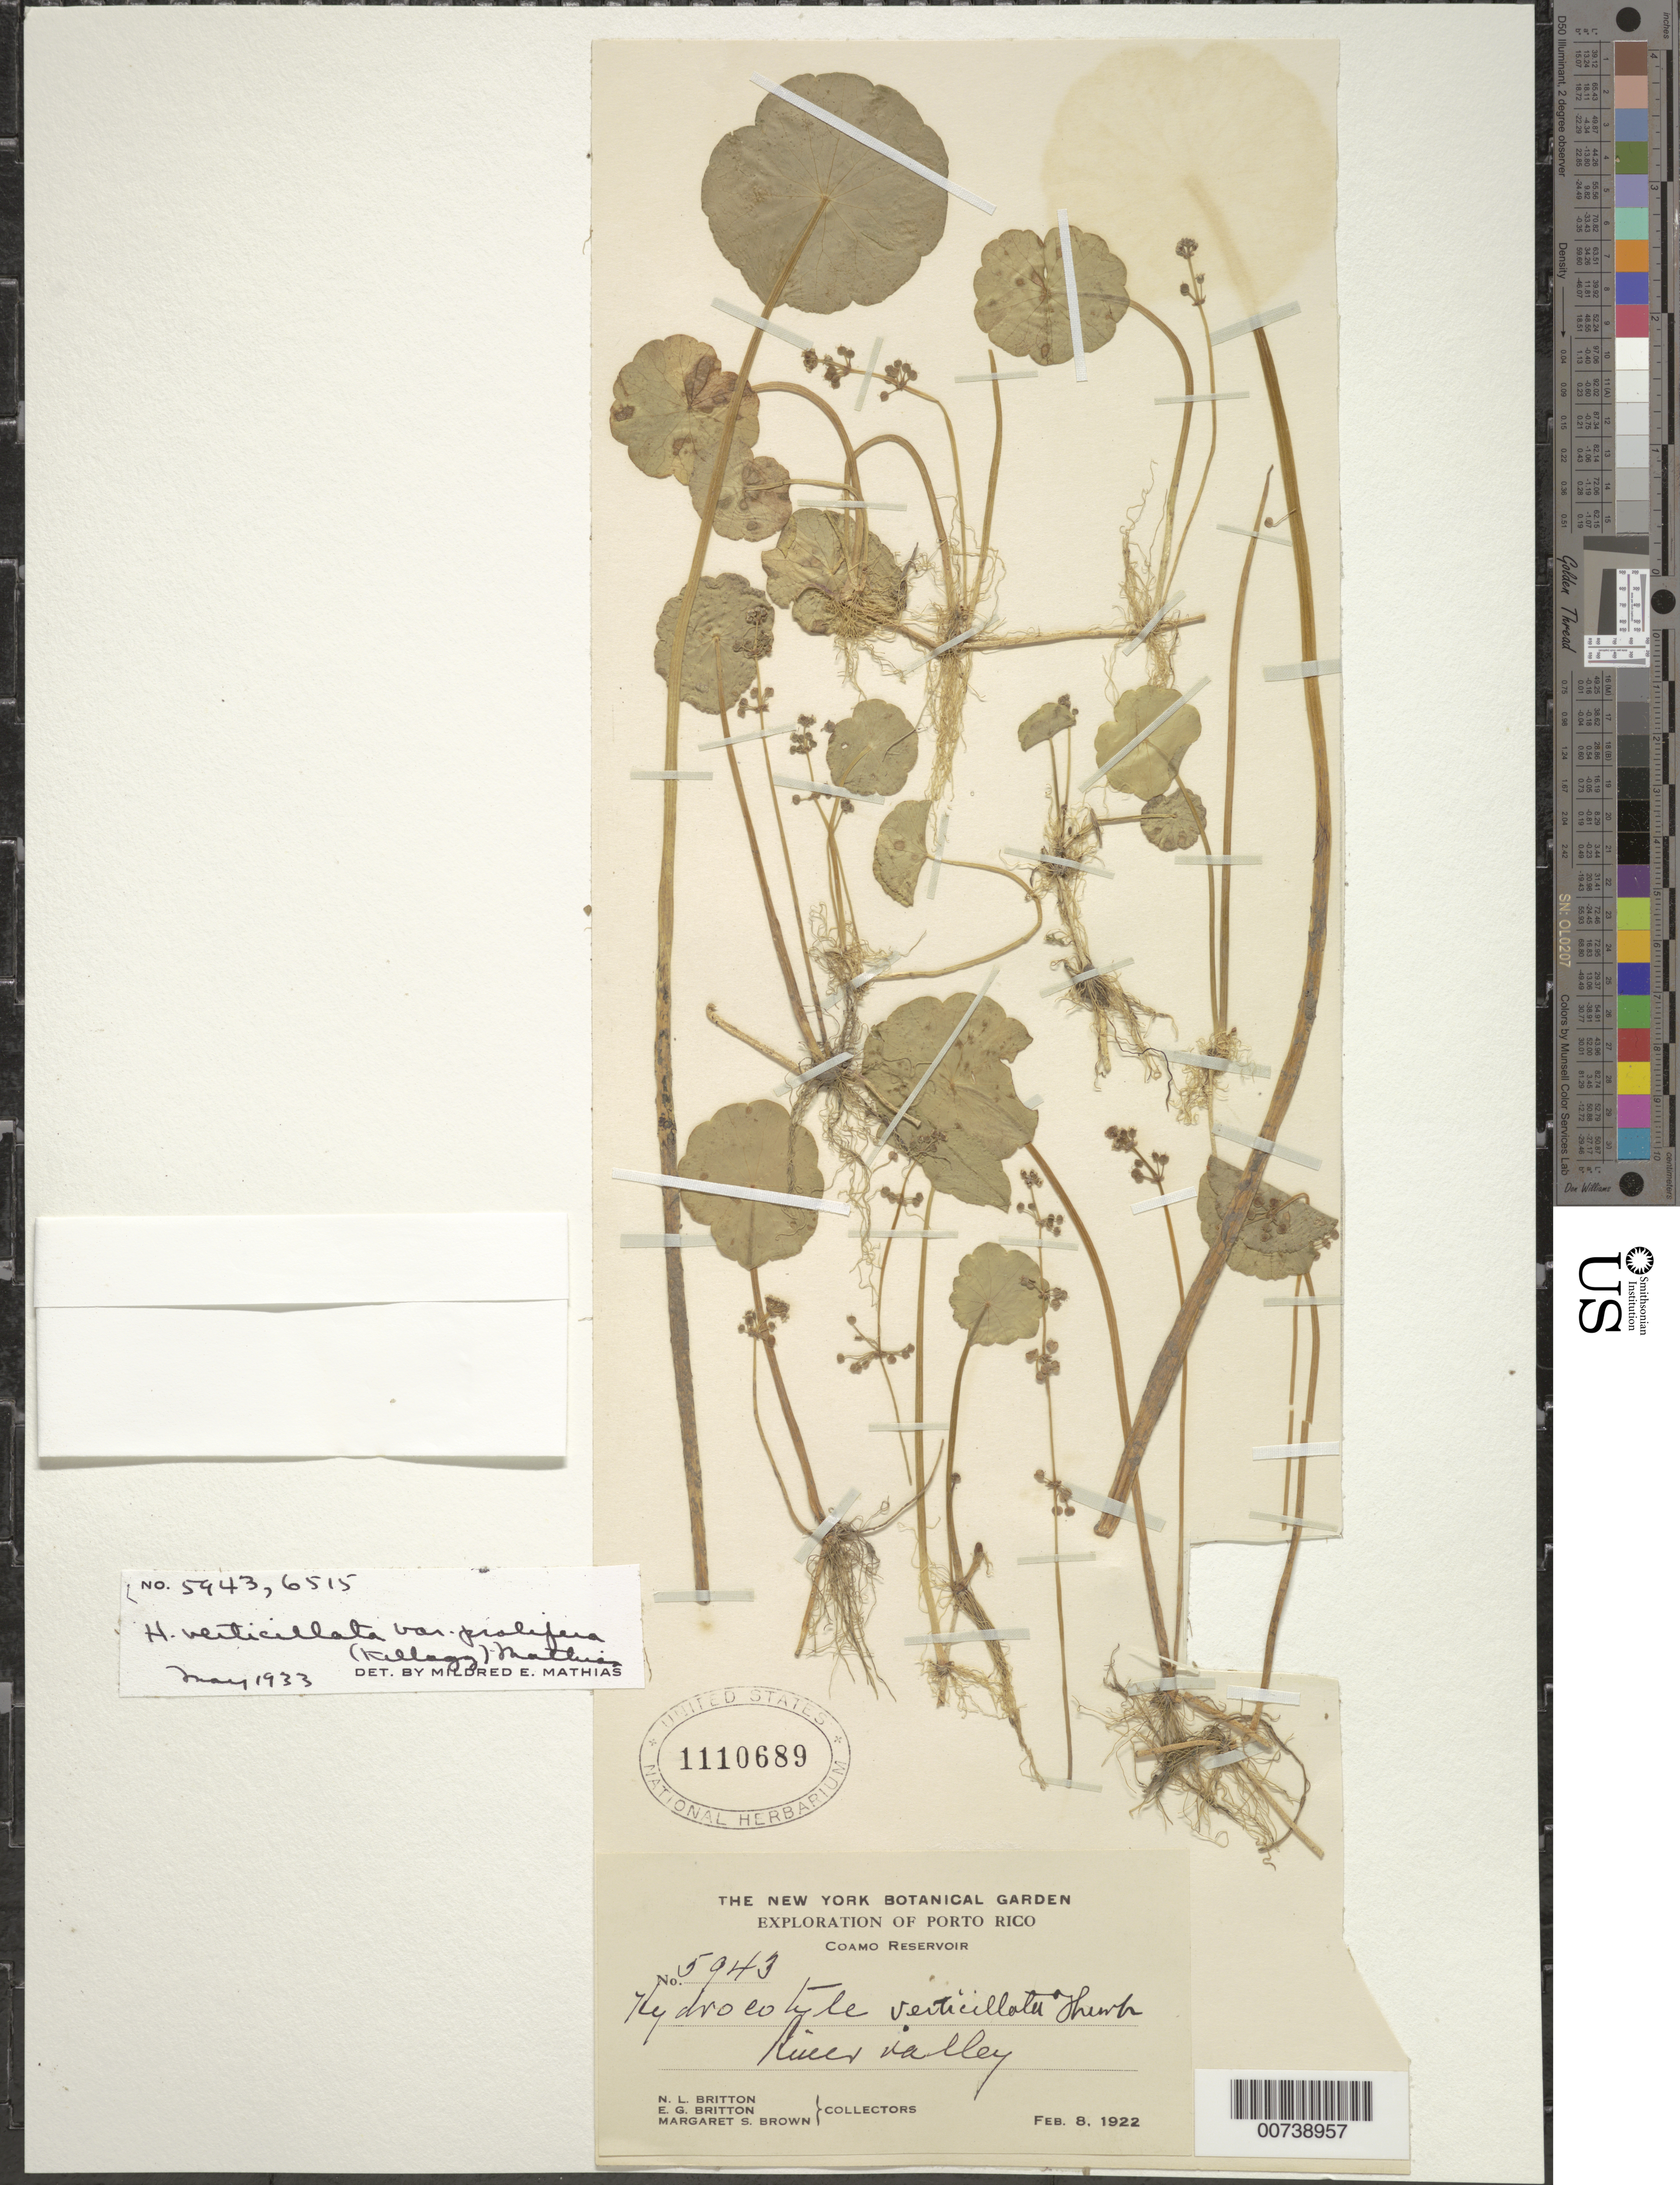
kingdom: Plantae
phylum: Tracheophyta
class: Magnoliopsida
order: Apiales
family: Araliaceae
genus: Hydrocotyle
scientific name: Hydrocotyle verticillata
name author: Thunb.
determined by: Mathias, M. E.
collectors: N. Britton, E. G. Britton & M. S. Brown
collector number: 5943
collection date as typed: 08 Feb 1922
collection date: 1922-02-08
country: Puerto Rico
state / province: Coamo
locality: Coamo Reservoir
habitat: River valley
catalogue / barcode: US 1110689